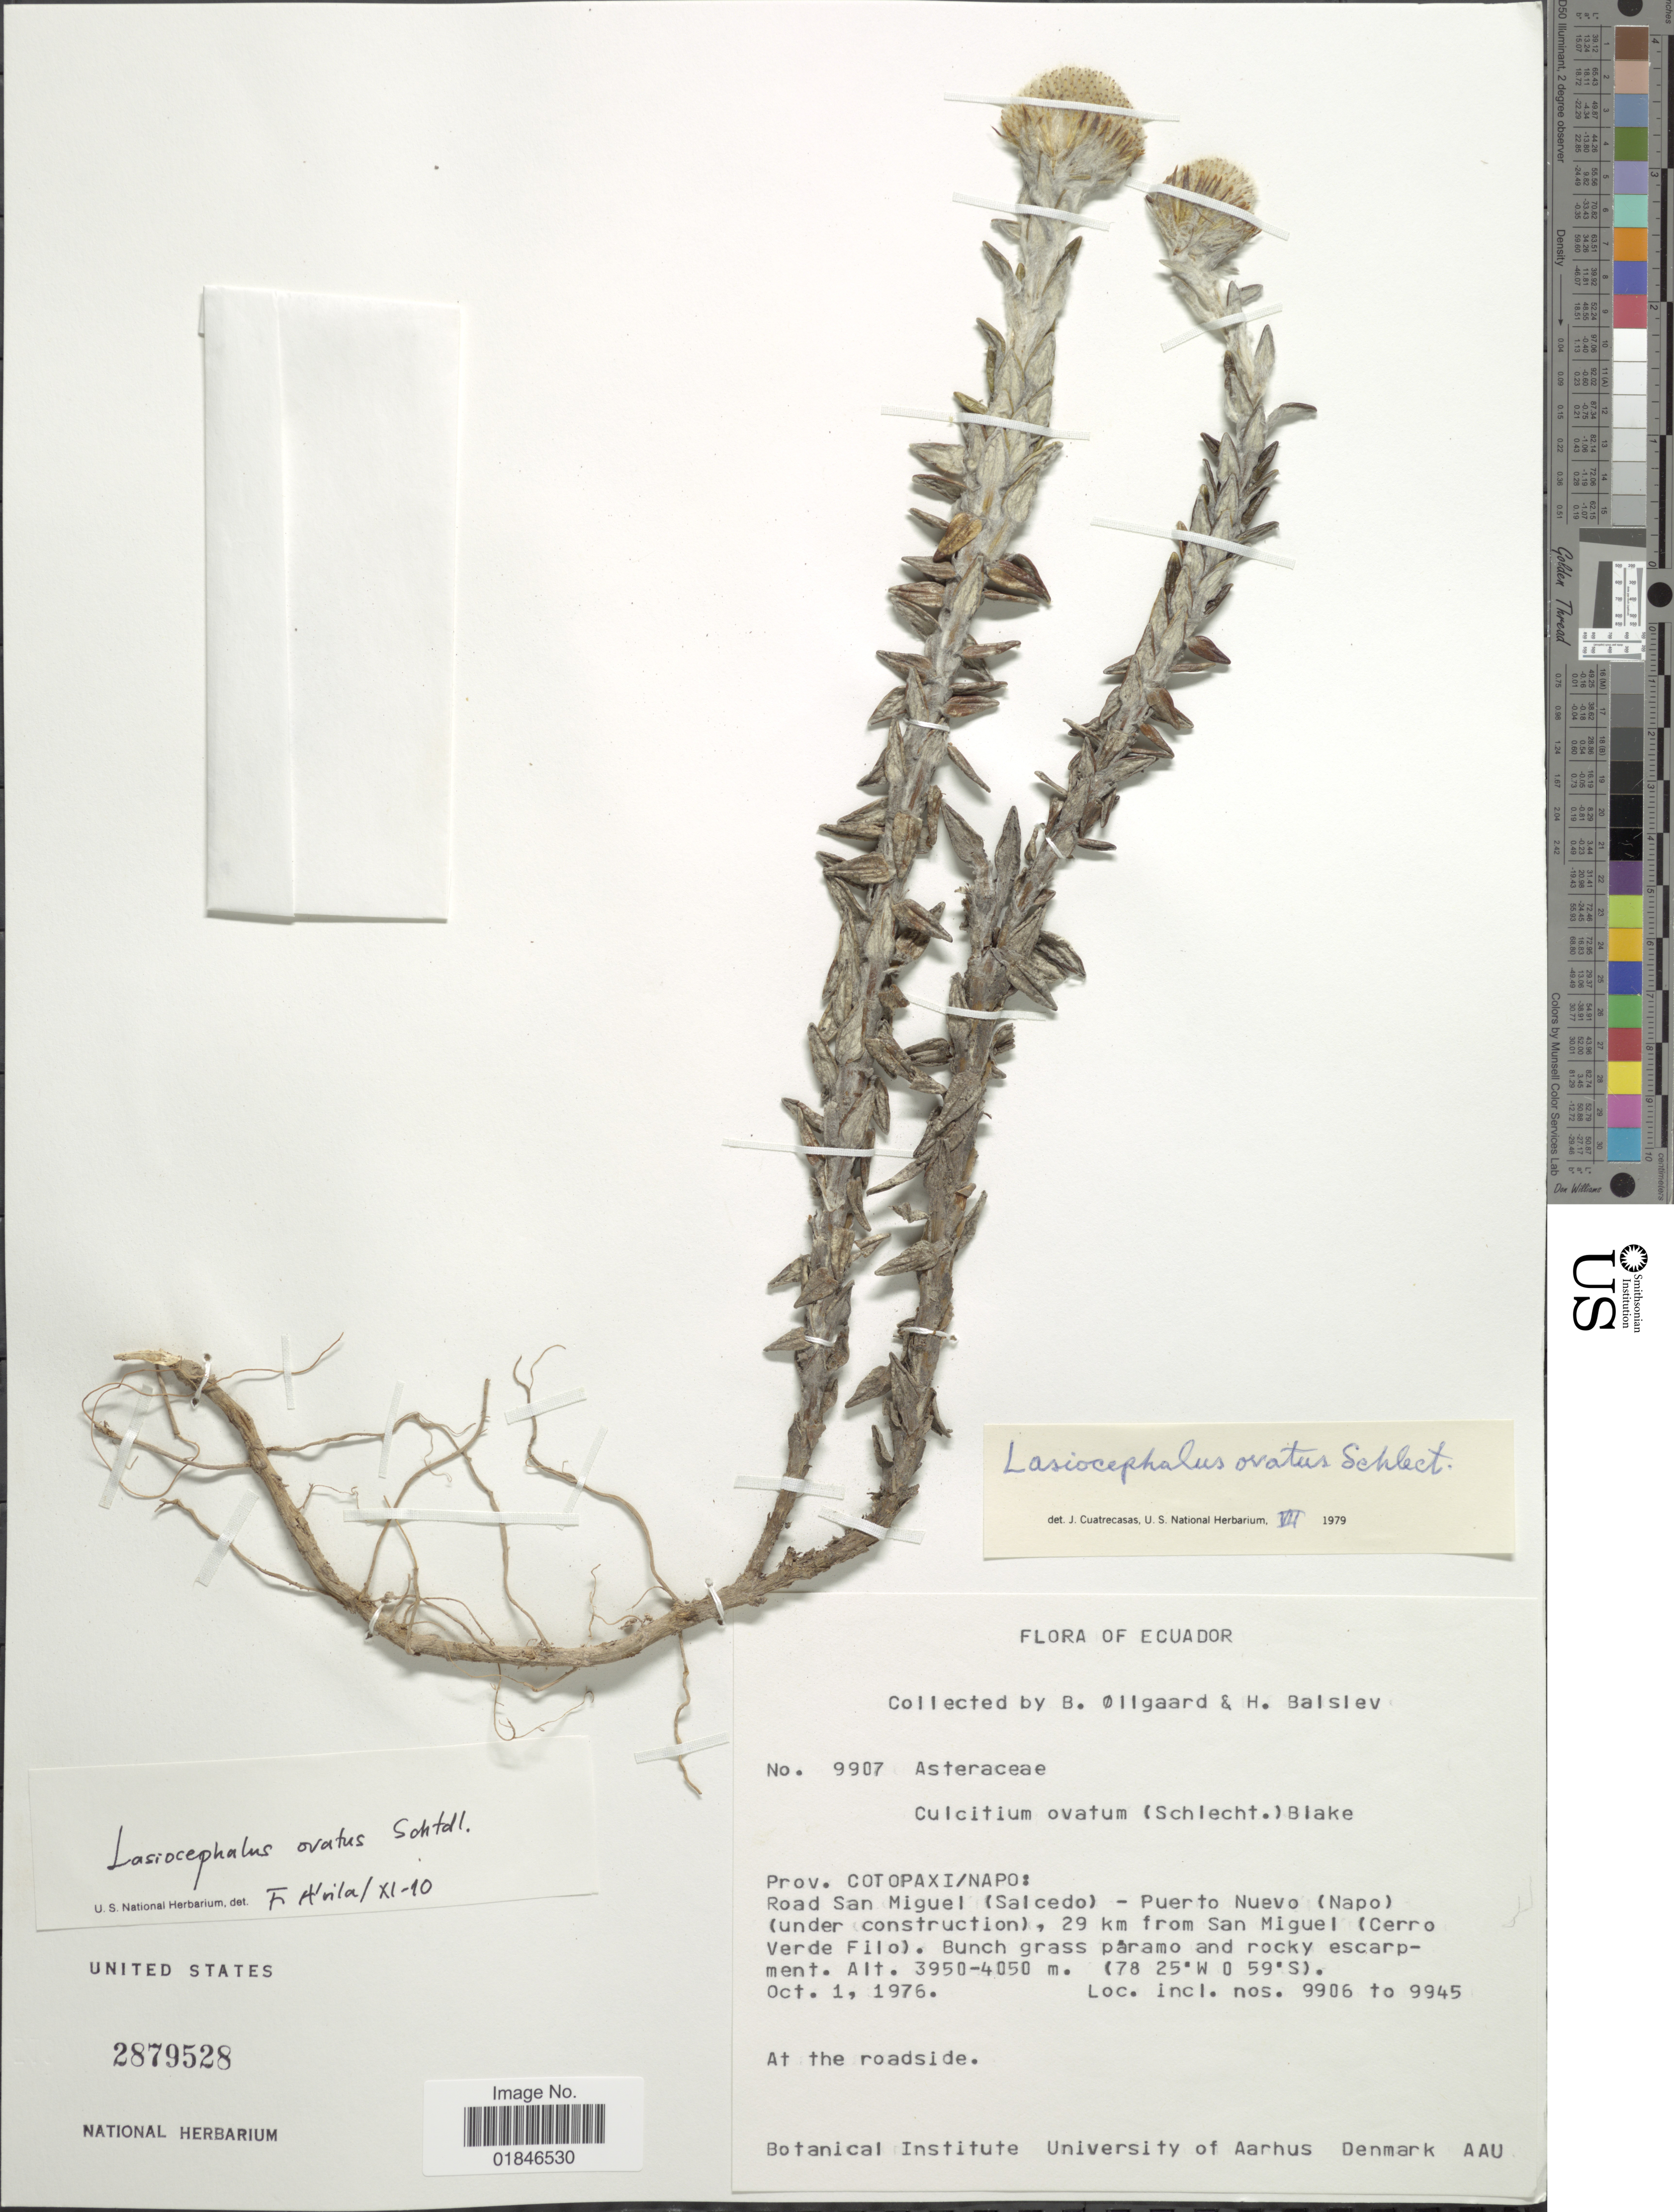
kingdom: Plantae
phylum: Tracheophyta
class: Magnoliopsida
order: Asterales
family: Asteraceae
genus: Senecio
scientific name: Senecio superandinus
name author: Cuatrec.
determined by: Salomon, Luciana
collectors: B. Øllgaard & H. Balslev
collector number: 9907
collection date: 1976-10-01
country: Ecuador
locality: Prov. Cotopaxi.Napo Road San Miguel (Salcedo) - Puerto Nuevo (Napo) (under construction), 29 km from San Miguel (Cerro Verde Filo).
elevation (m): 3950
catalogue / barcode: US 2879528